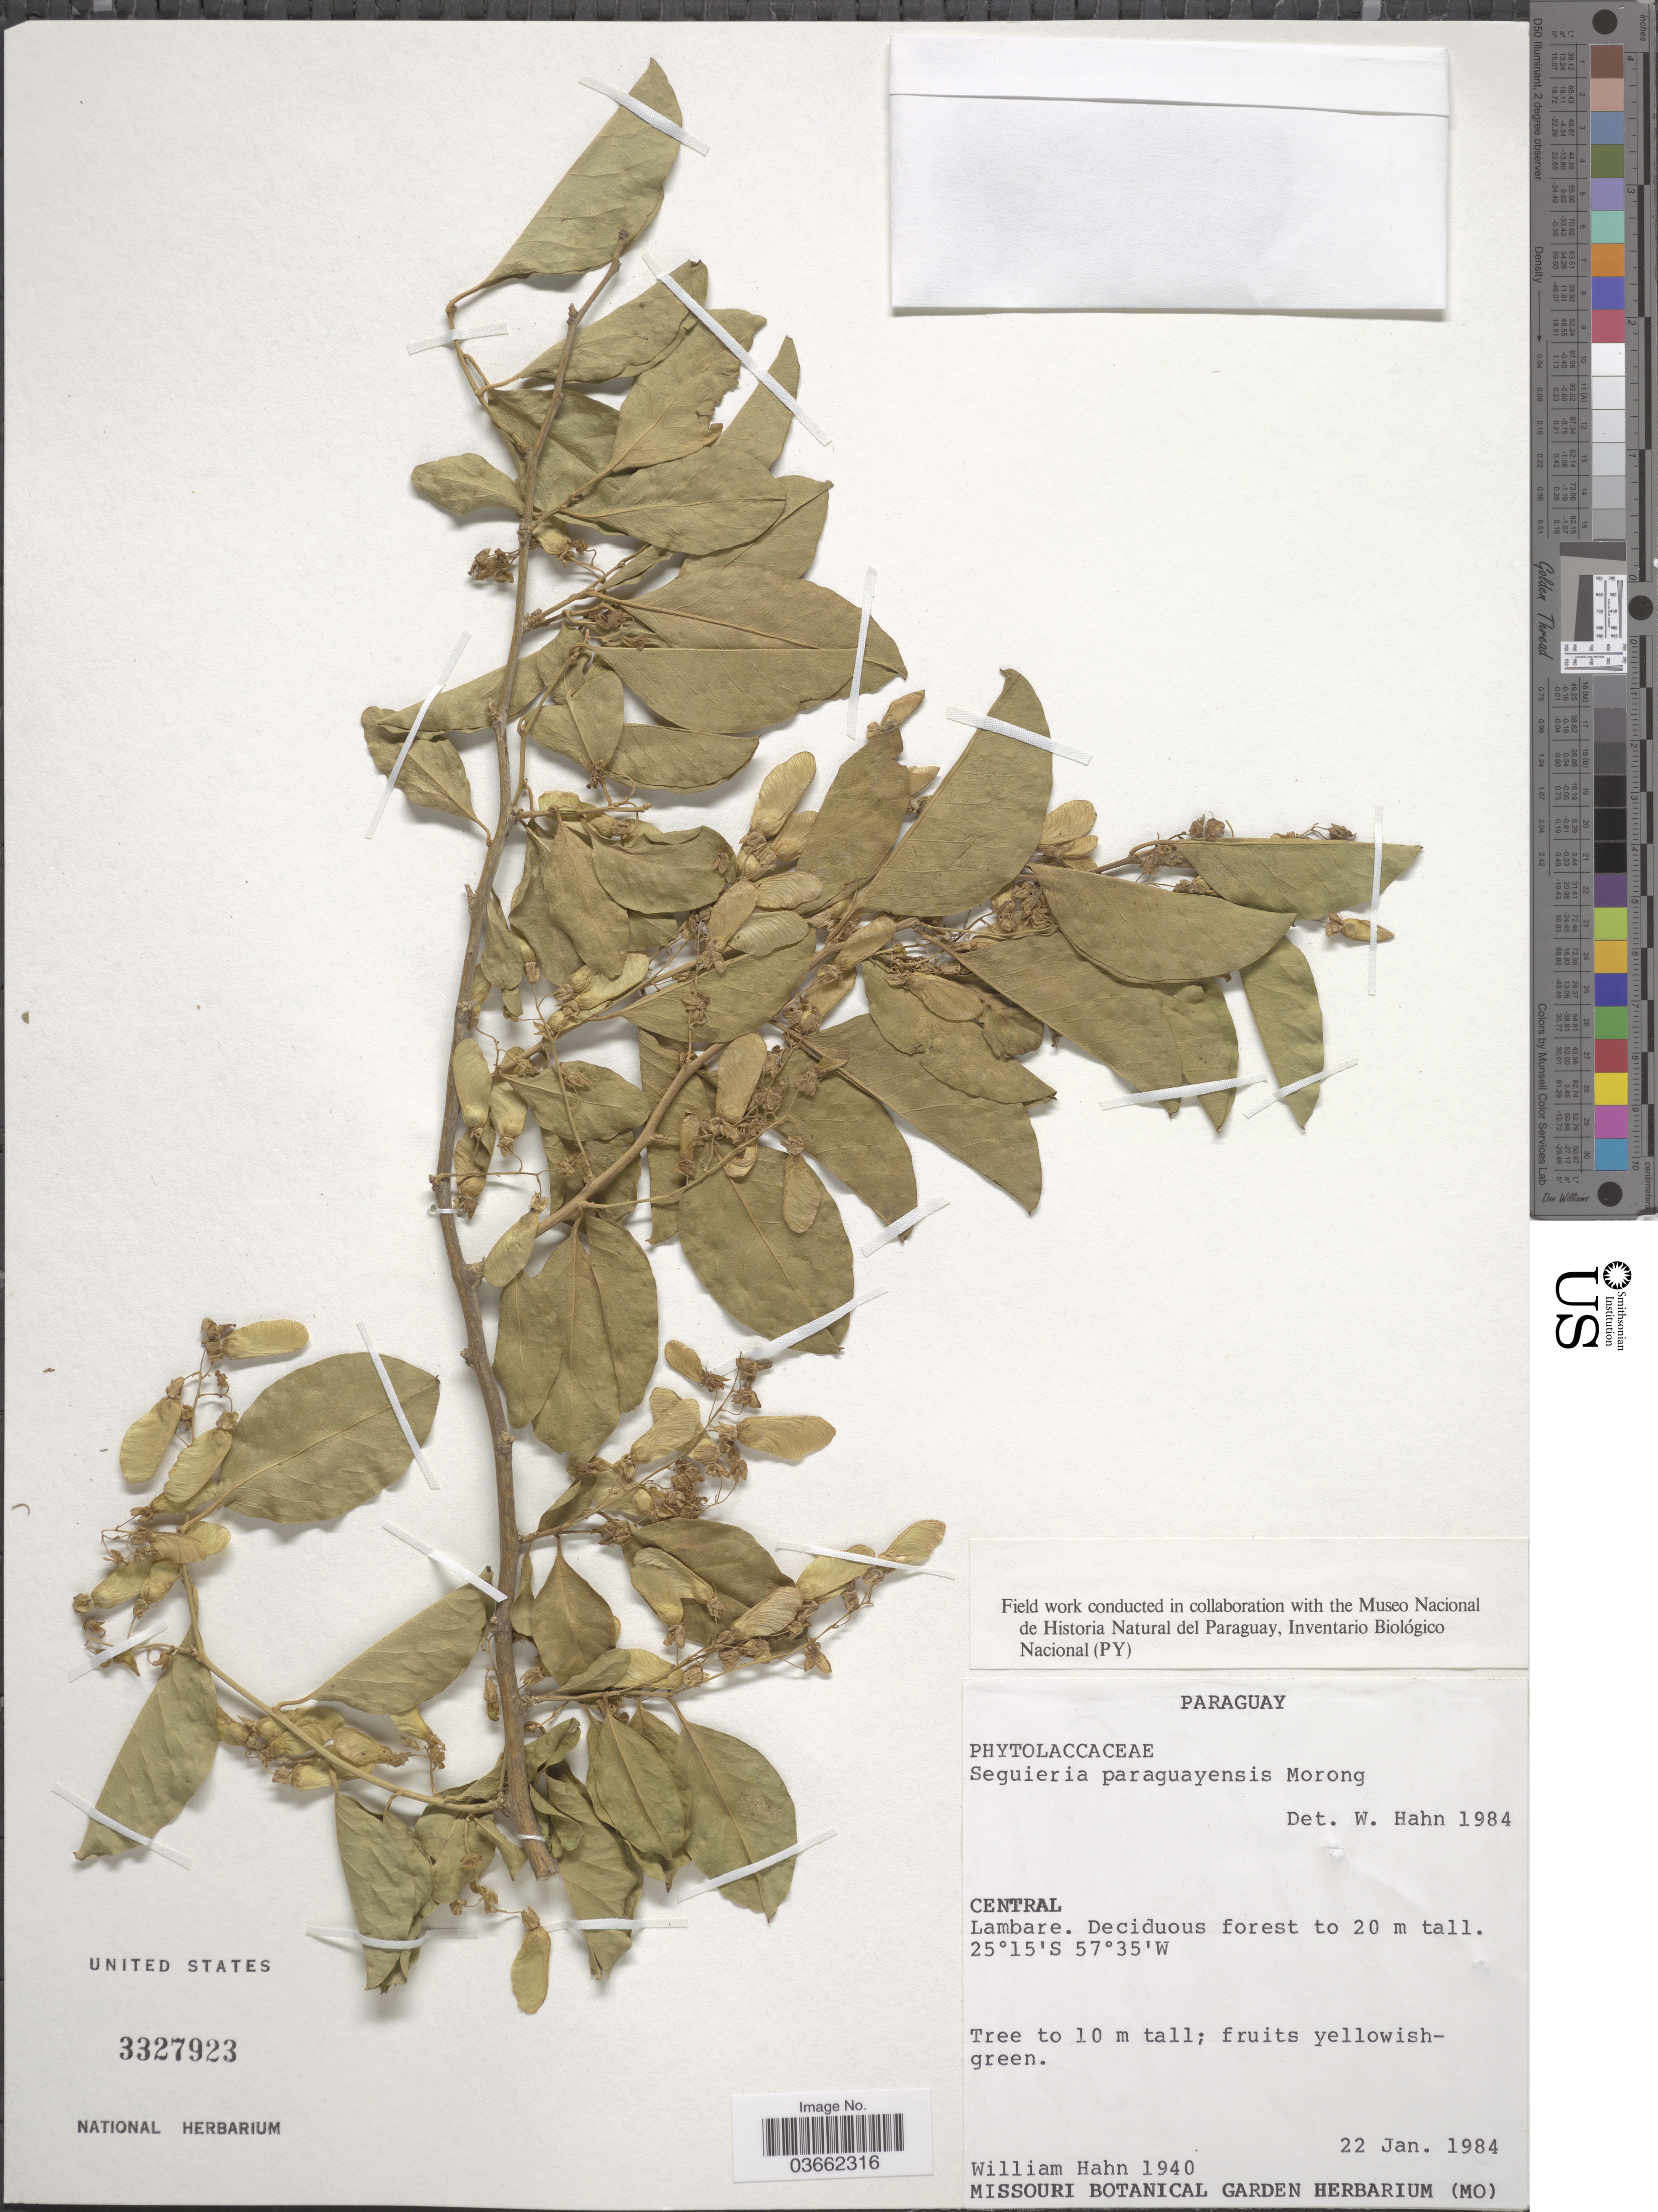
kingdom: Plantae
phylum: Tracheophyta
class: Magnoliopsida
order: Caryophyllales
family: Phytolaccaceae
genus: Seguieria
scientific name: Seguieria paraguayensis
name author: Morong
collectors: W. J. Hahn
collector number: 1940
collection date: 1984-01-22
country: Paraguay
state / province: Central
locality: Lambare.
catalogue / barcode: US 3327923